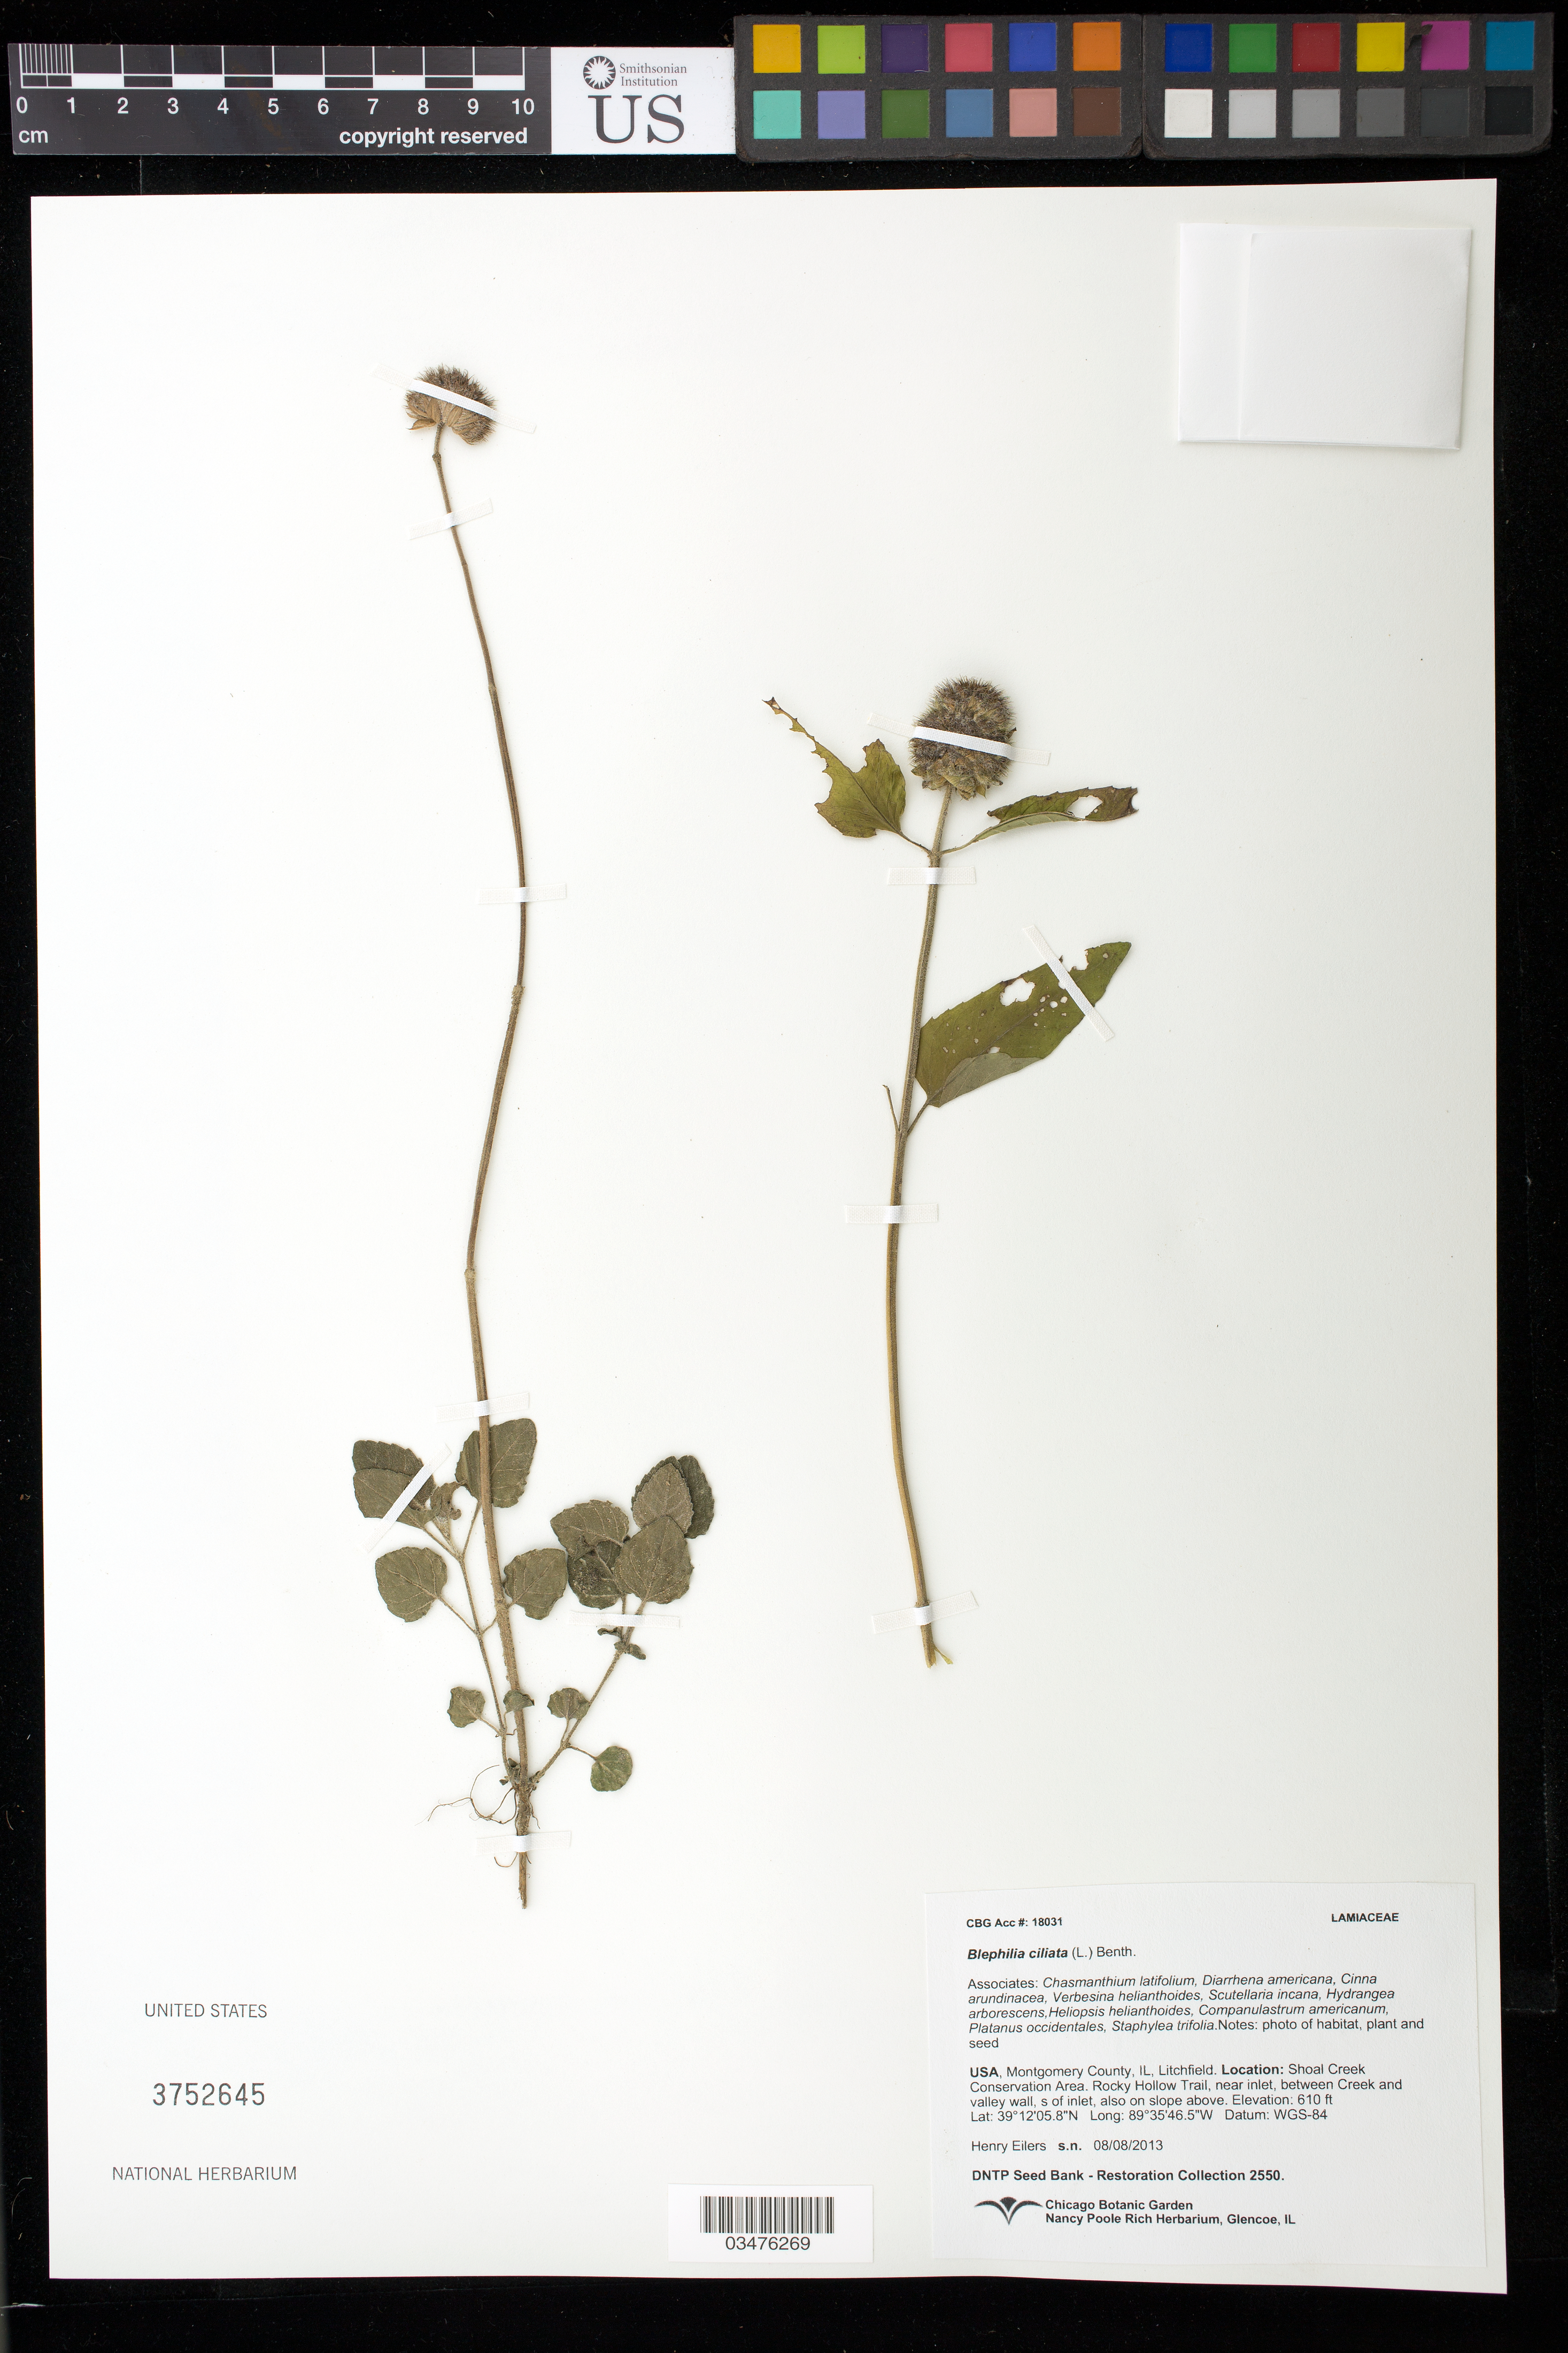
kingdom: Plantae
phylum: Tracheophyta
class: Magnoliopsida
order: Lamiales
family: Lamiaceae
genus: Blephilia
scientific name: Blephilia ciliata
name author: (L.) Raf. ex Benth.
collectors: H. Eilers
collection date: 2013-08-08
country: United States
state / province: Illinois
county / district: Montgomery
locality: Litchfield, Shoal Creek Conservation Area. Rocky Hollow Trail, near inlet, between Creek and valley wall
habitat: With Cinna arundinacea, Scutellaria incana, ect.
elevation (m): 186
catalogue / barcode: US 3752645